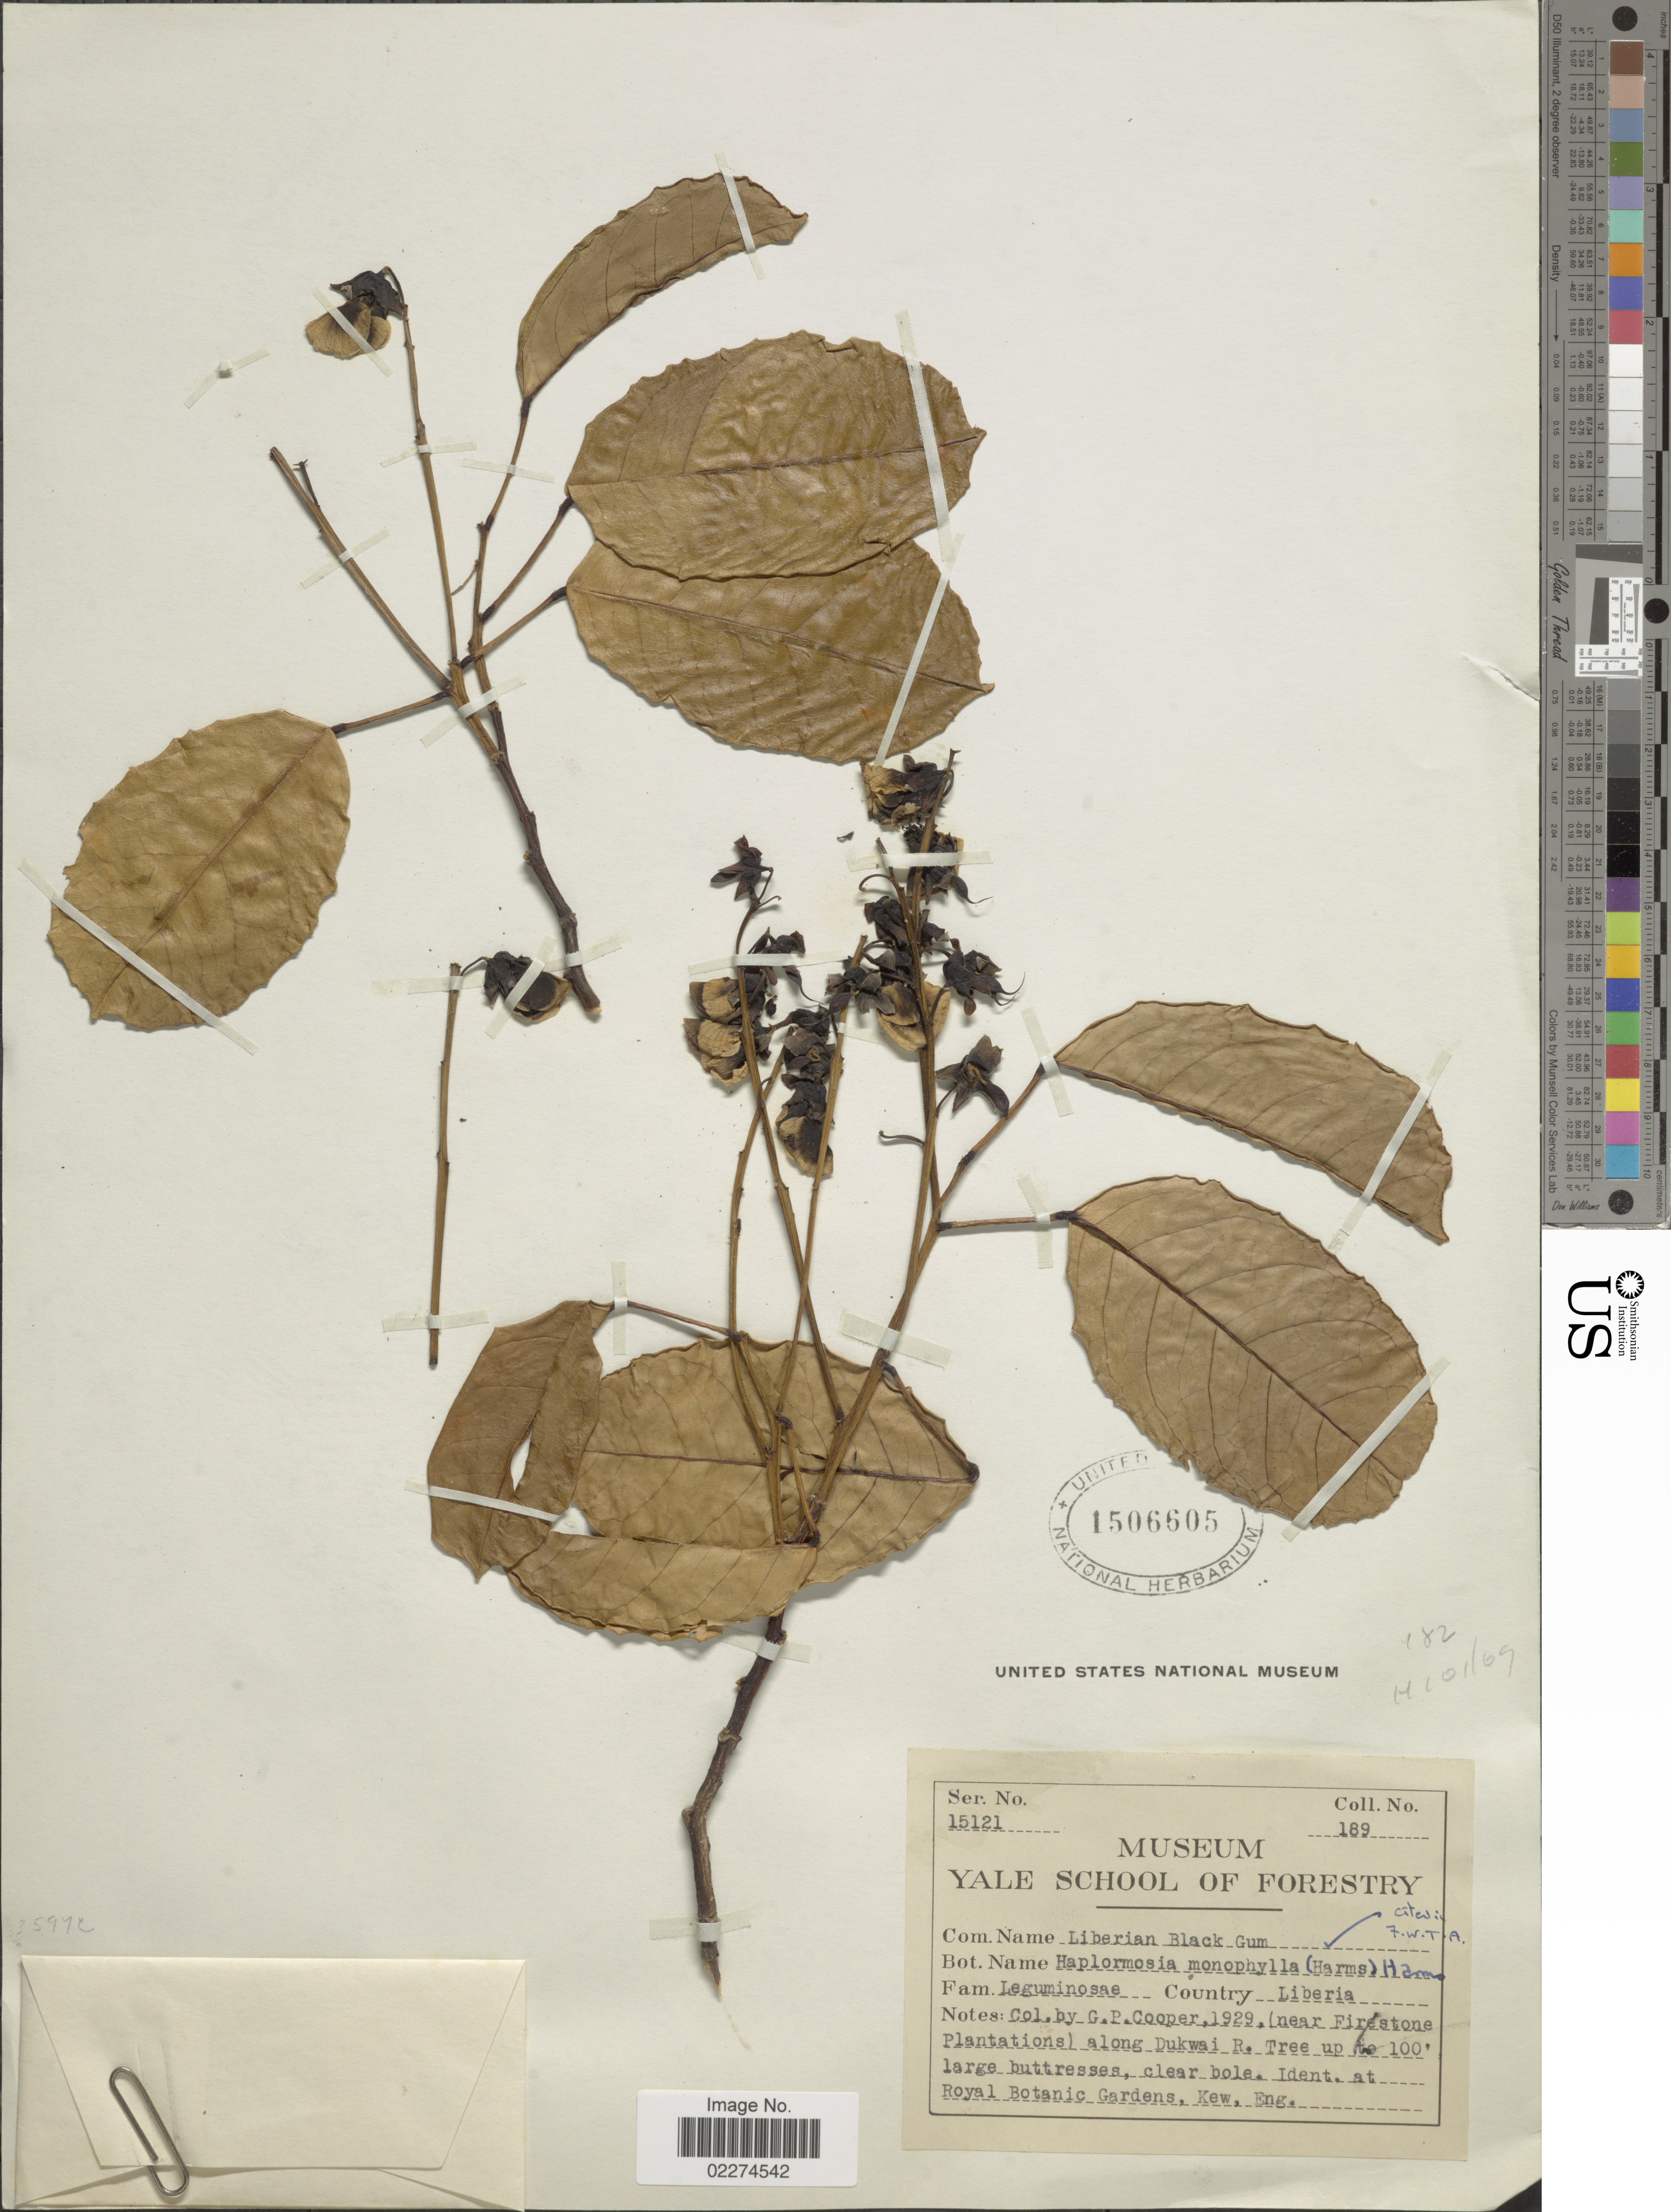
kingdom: Plantae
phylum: Tracheophyta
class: Magnoliopsida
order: Fabales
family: Fabaceae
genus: Haplormosia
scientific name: Haplormosia monophylla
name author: Harms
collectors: G. Cooper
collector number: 189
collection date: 1929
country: Liberia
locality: Near Firestone Plantations, along Dukwai R.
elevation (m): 30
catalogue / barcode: US 1506605